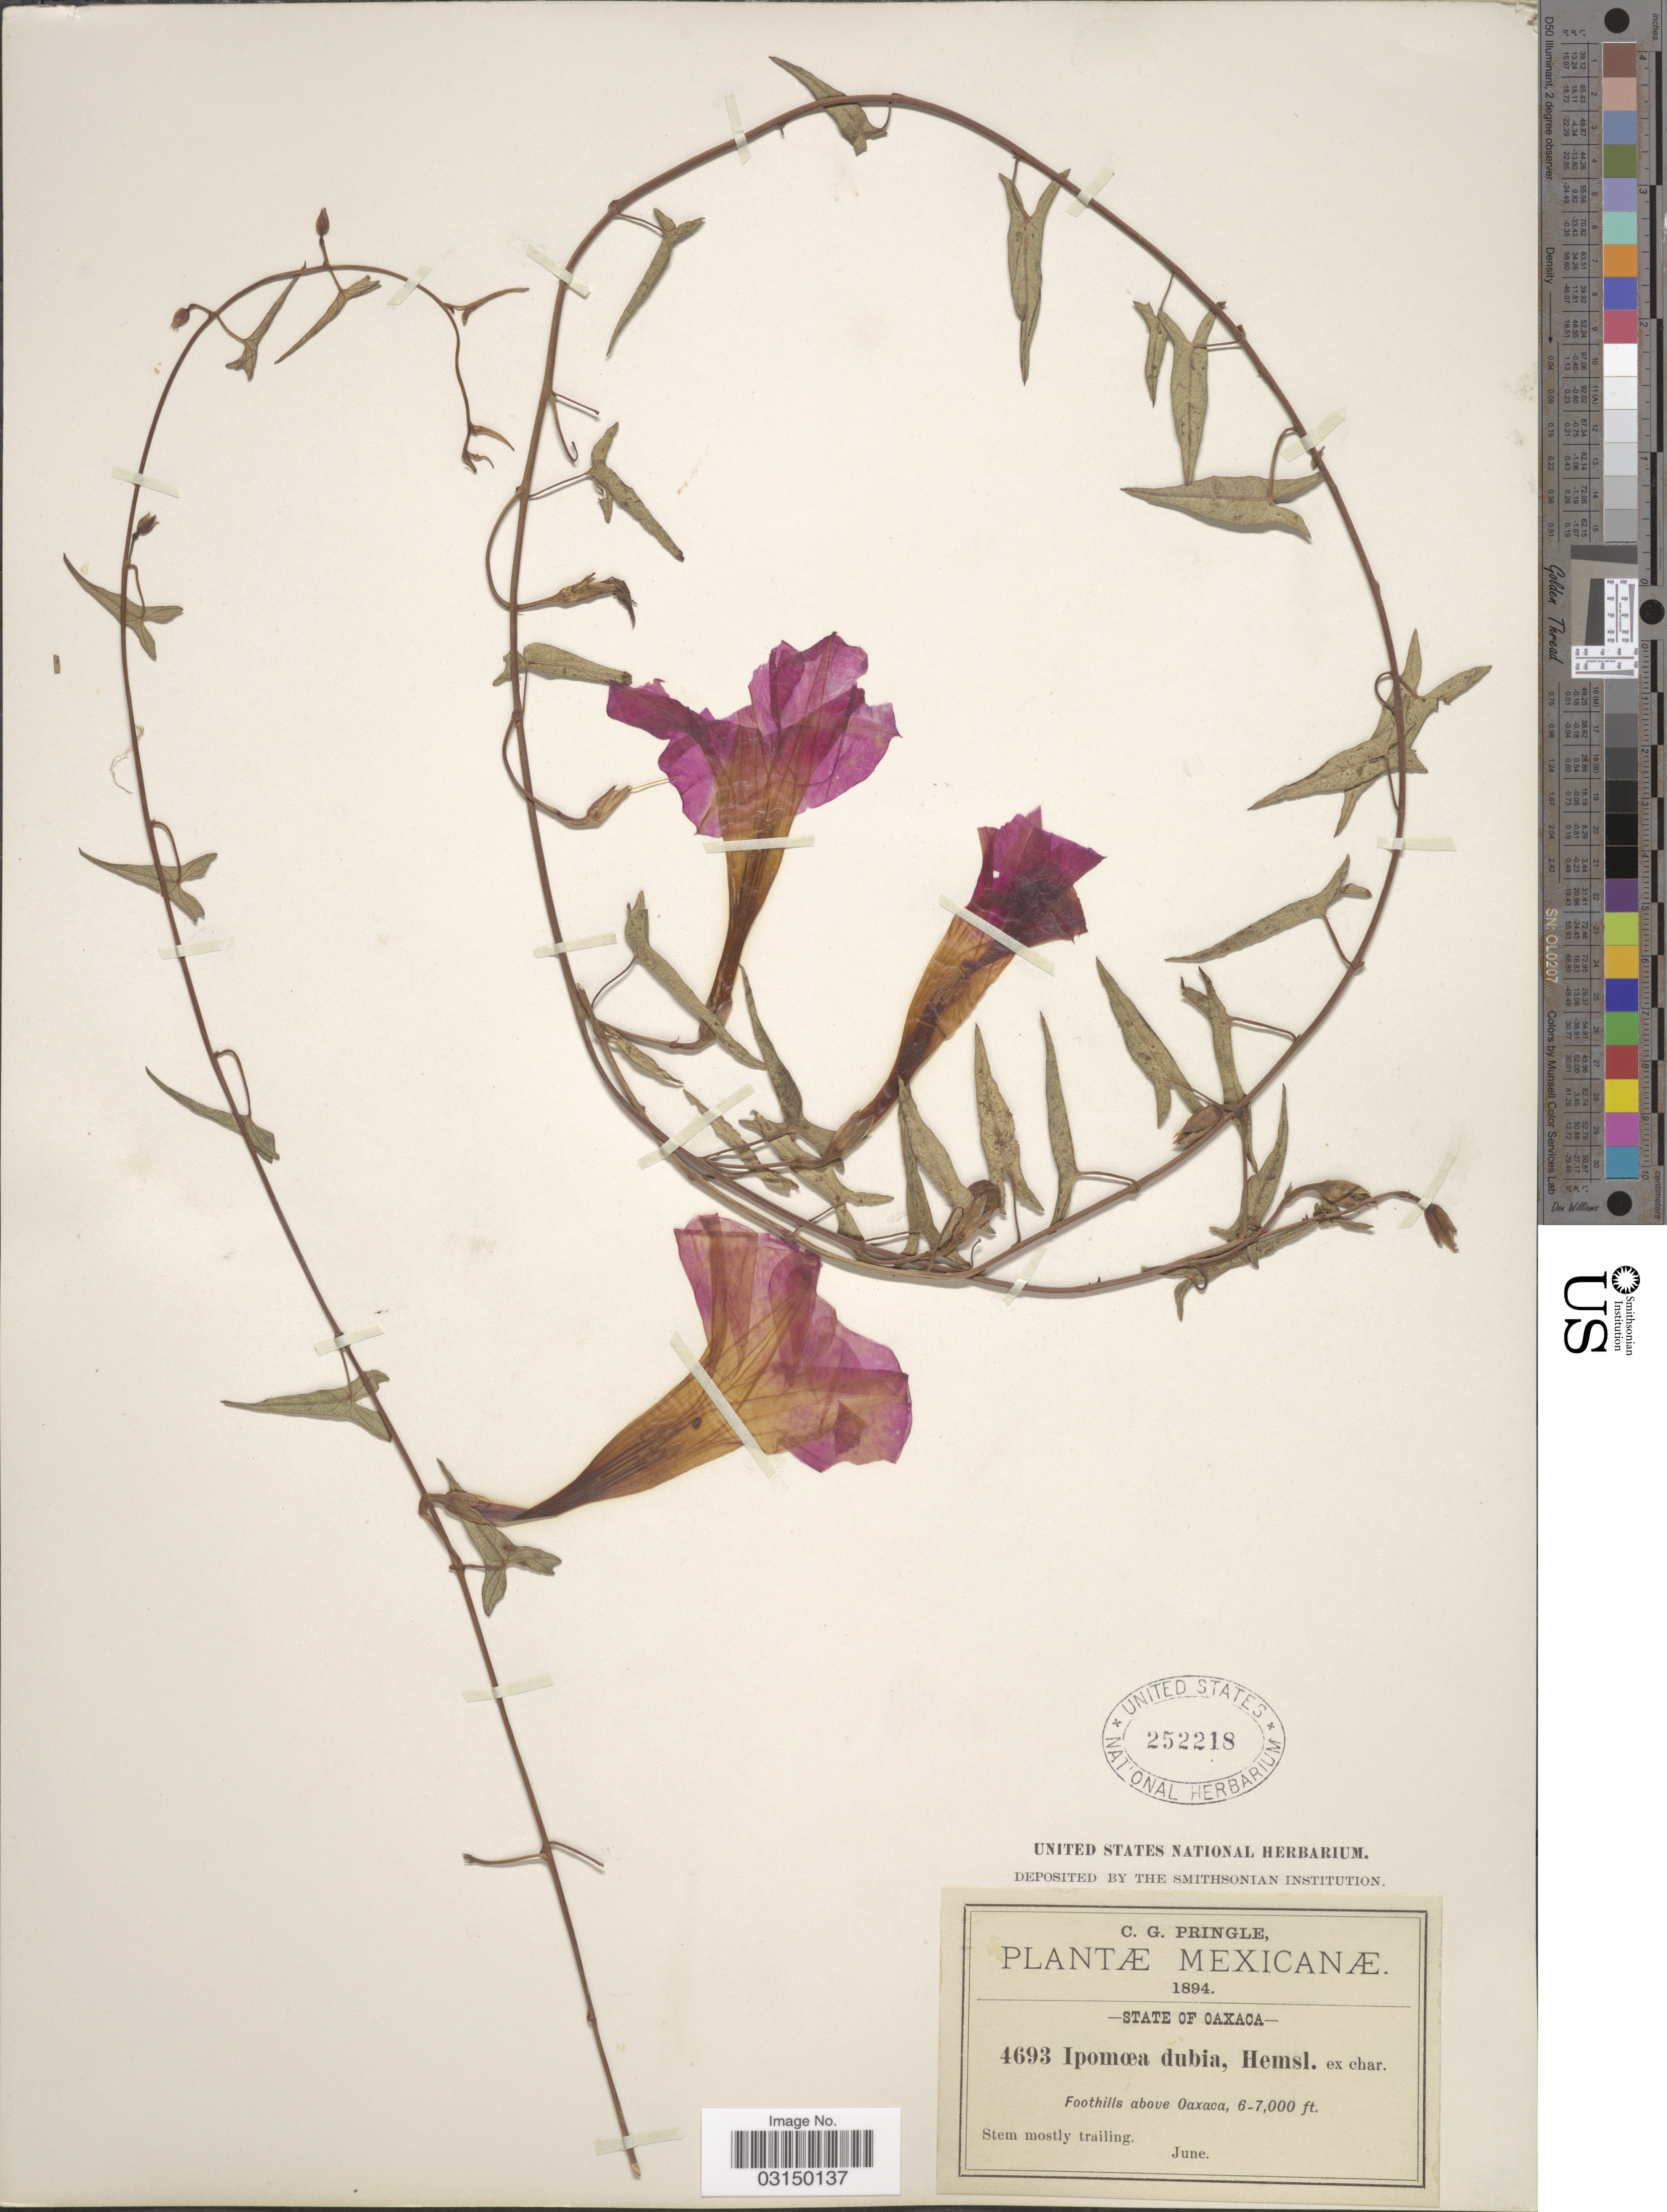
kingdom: Plantae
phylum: Tracheophyta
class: Magnoliopsida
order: Solanales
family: Convolvulaceae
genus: Ipomoea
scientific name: Ipomoea elongata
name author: Choisy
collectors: C. G. Pringle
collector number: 4693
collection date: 1894-06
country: Mexico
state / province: Oaxaca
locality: Foothills above Oaxaca.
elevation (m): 1829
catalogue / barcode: US 252218